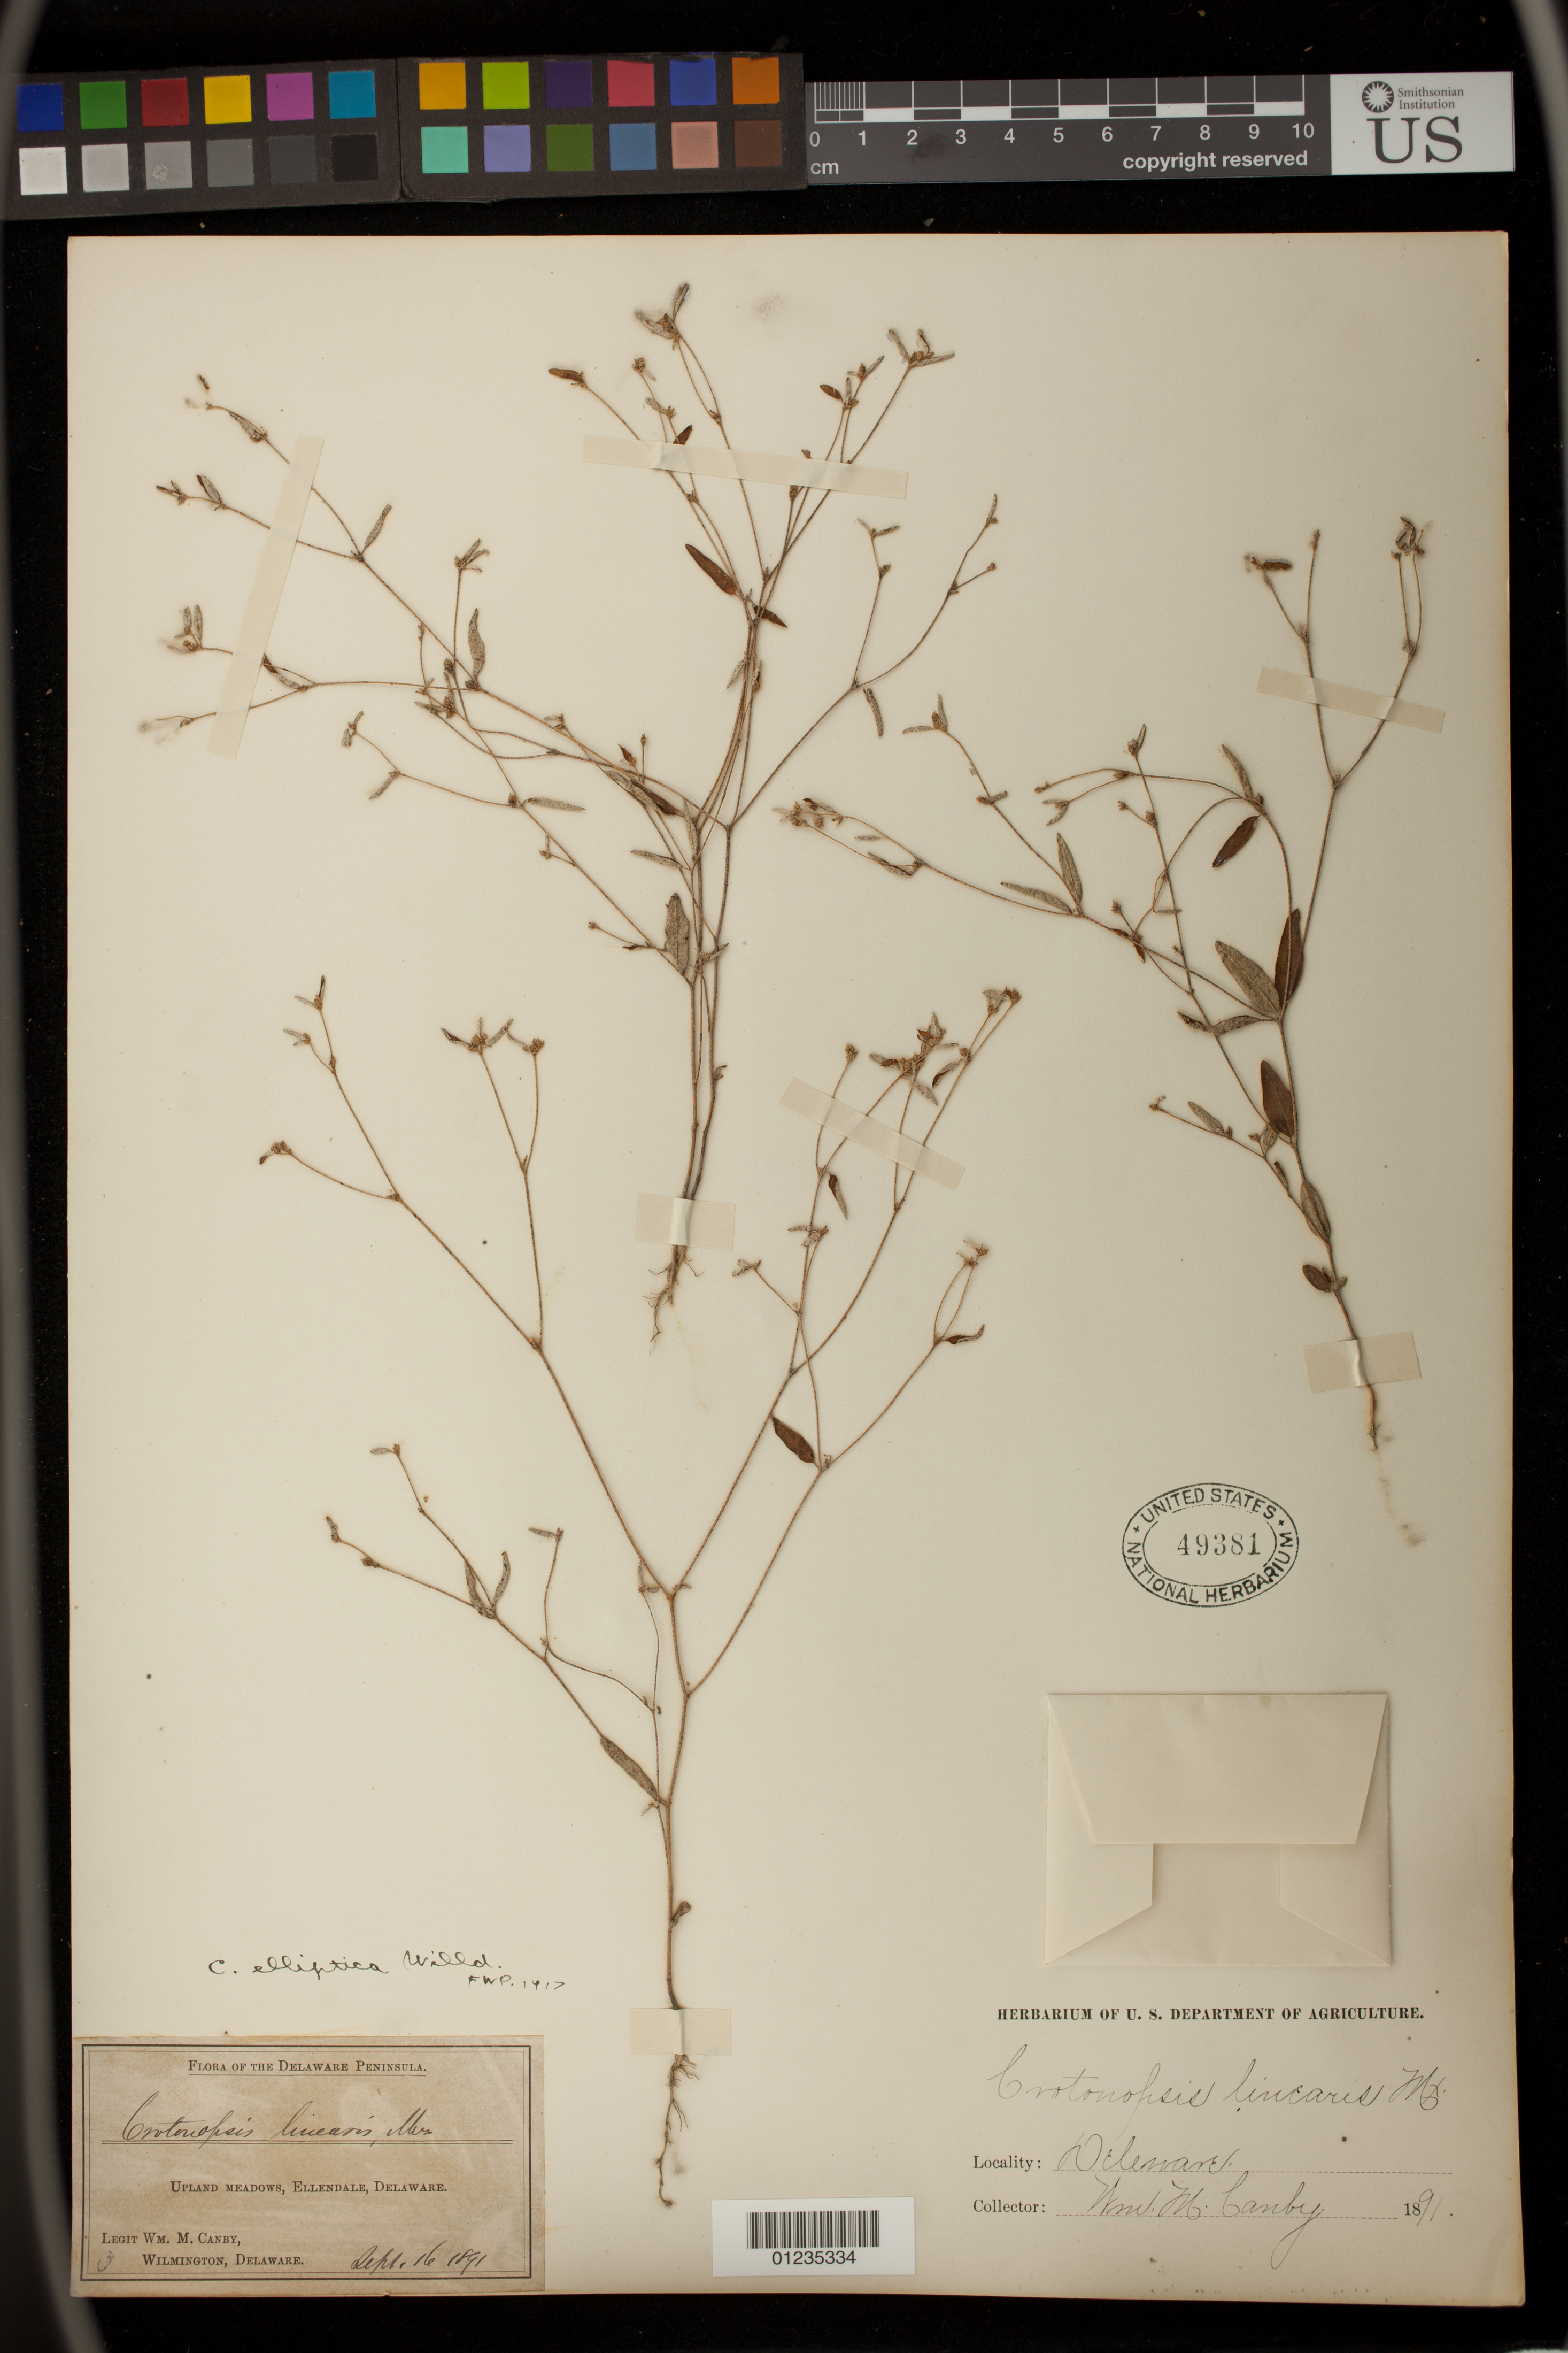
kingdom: Plantae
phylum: Tracheophyta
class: Magnoliopsida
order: Malpighiales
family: Euphorbiaceae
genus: Crotonopsis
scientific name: Crotonopsis elliptica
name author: Willd.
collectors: W. M. Canby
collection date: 1891-09-16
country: United States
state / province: Delaware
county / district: Sussex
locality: Upland Meadows, Ellendale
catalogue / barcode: US 49381